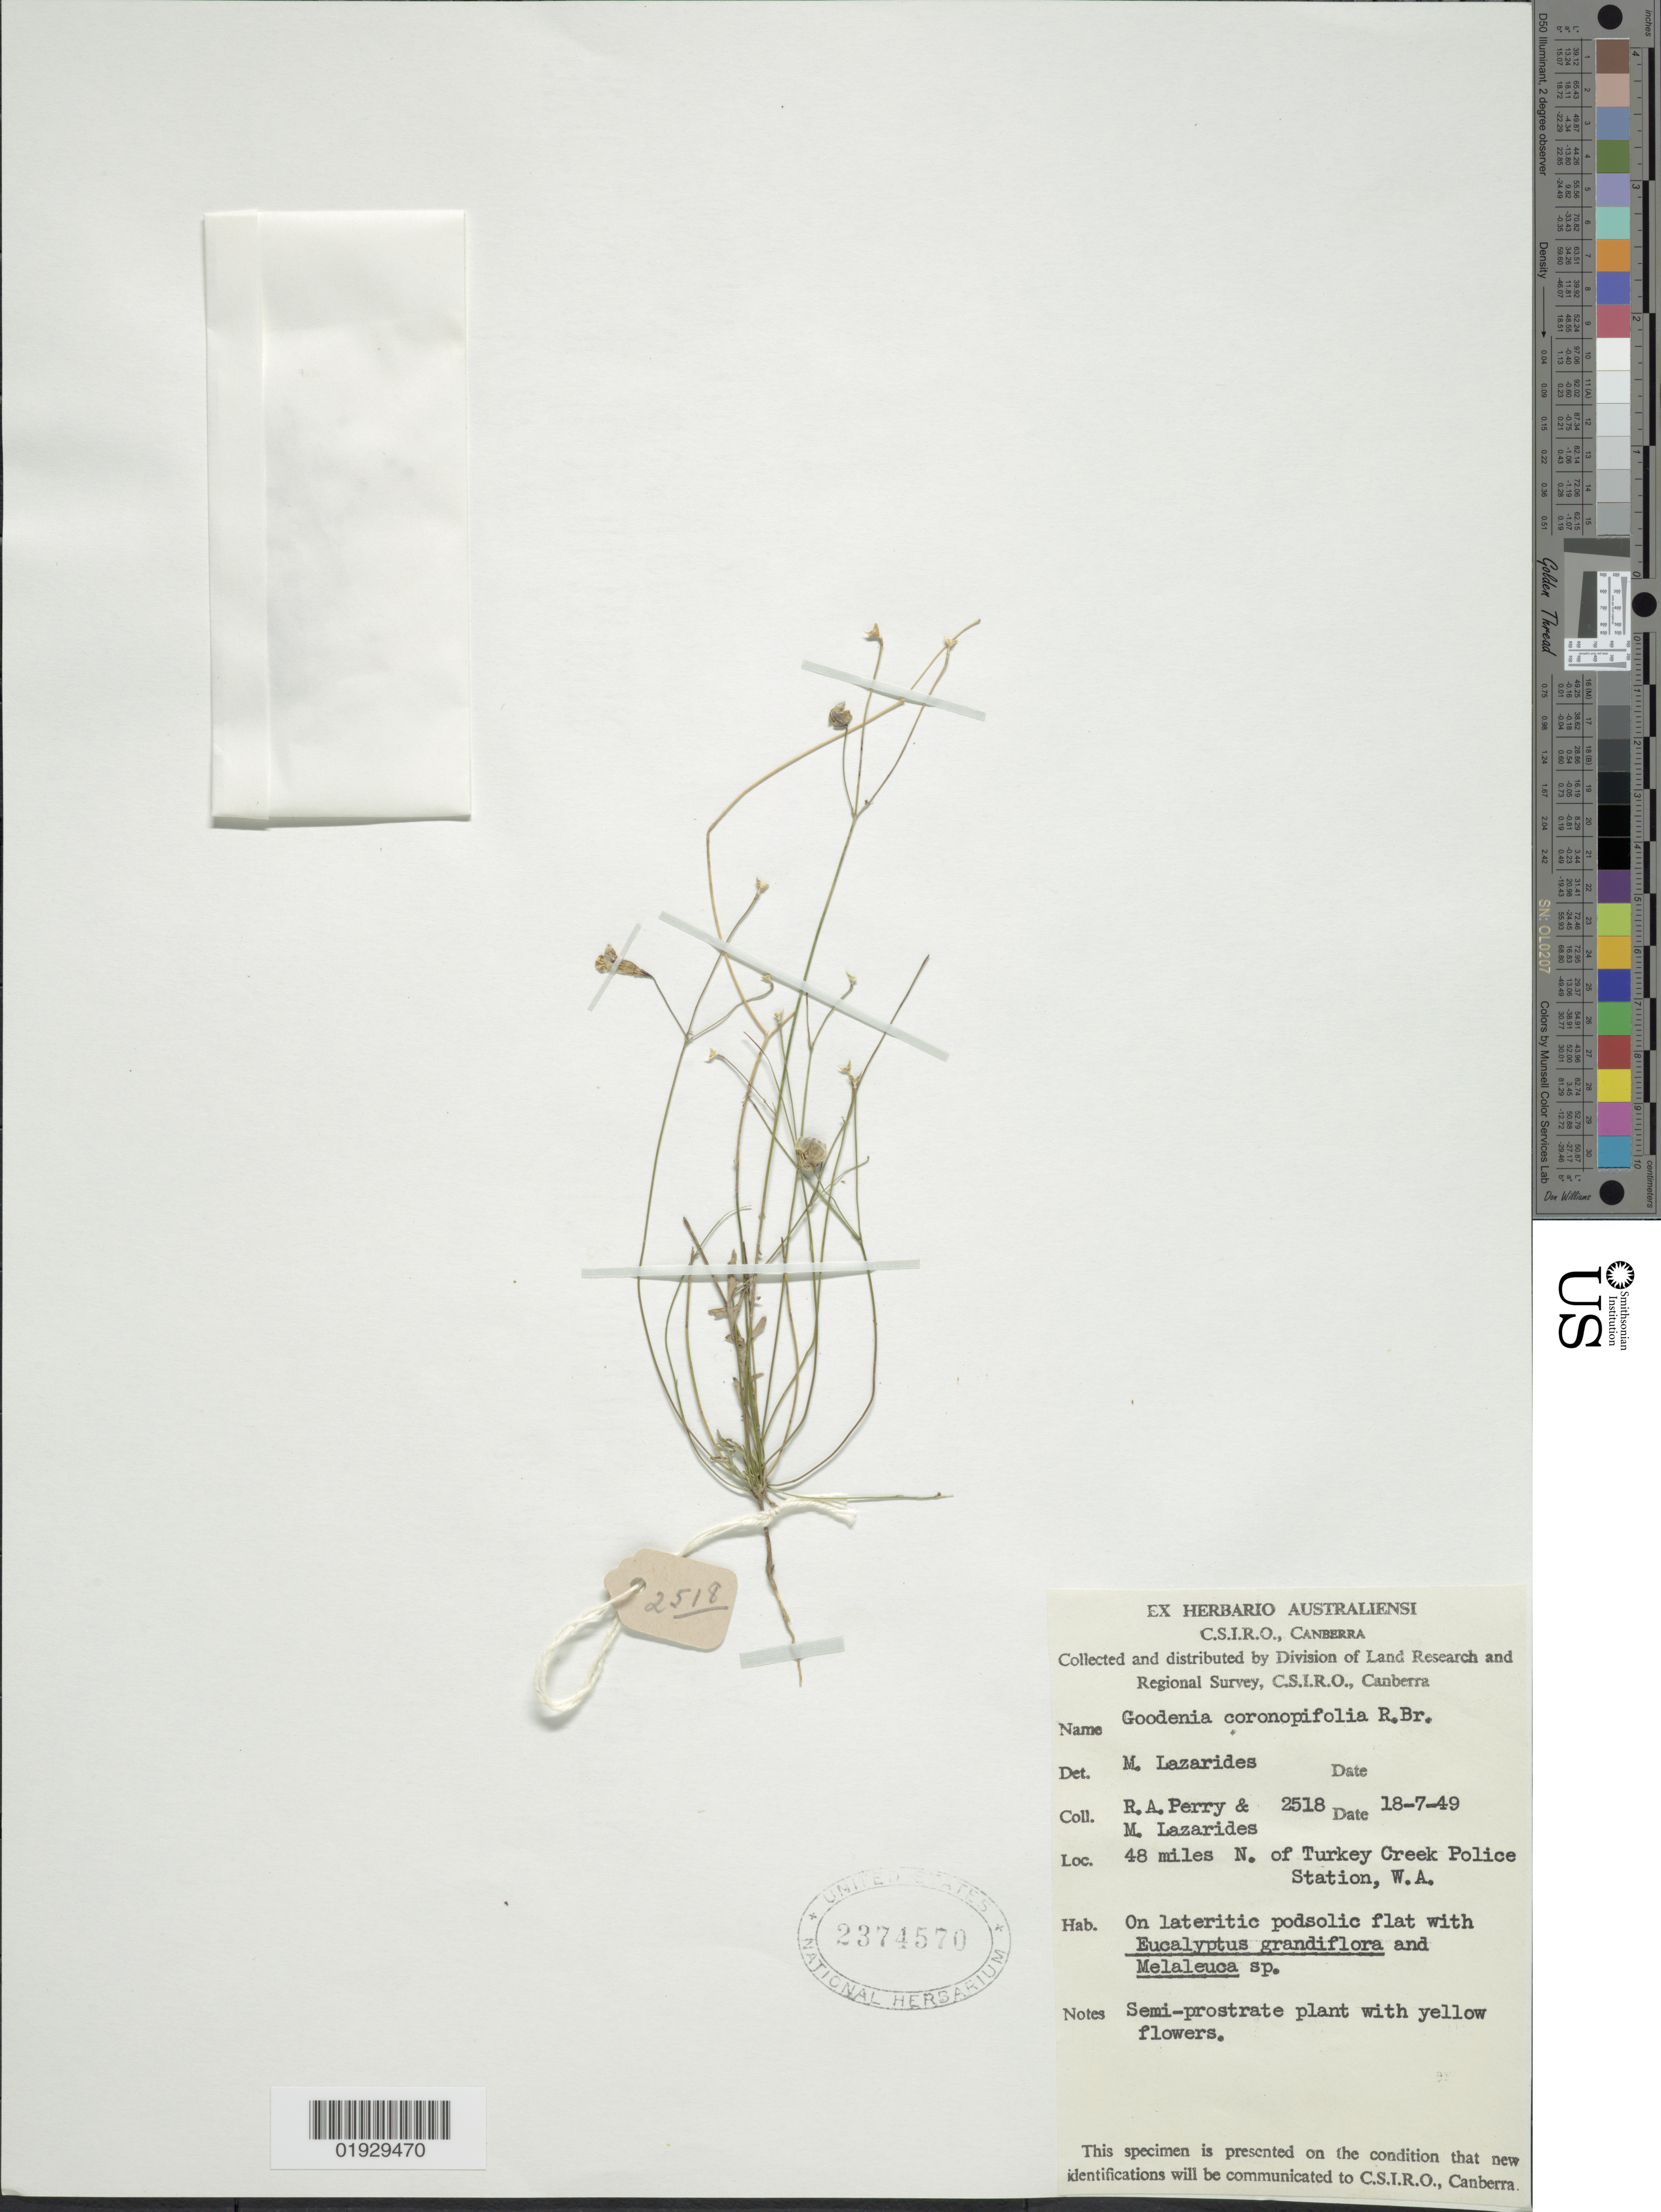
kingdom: Plantae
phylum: Tracheophyta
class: Magnoliopsida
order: Asterales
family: Goodeniaceae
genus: Goodenia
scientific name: Goodenia coronopifolia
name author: R. Br.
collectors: Perry, R. A. & M. Lazarides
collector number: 2518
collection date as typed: Transcribed d/m/y: 18/7/49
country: Australia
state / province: Western Australia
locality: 48 miles N. of Turkey Creek Police Station, W.A.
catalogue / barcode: US 2374570